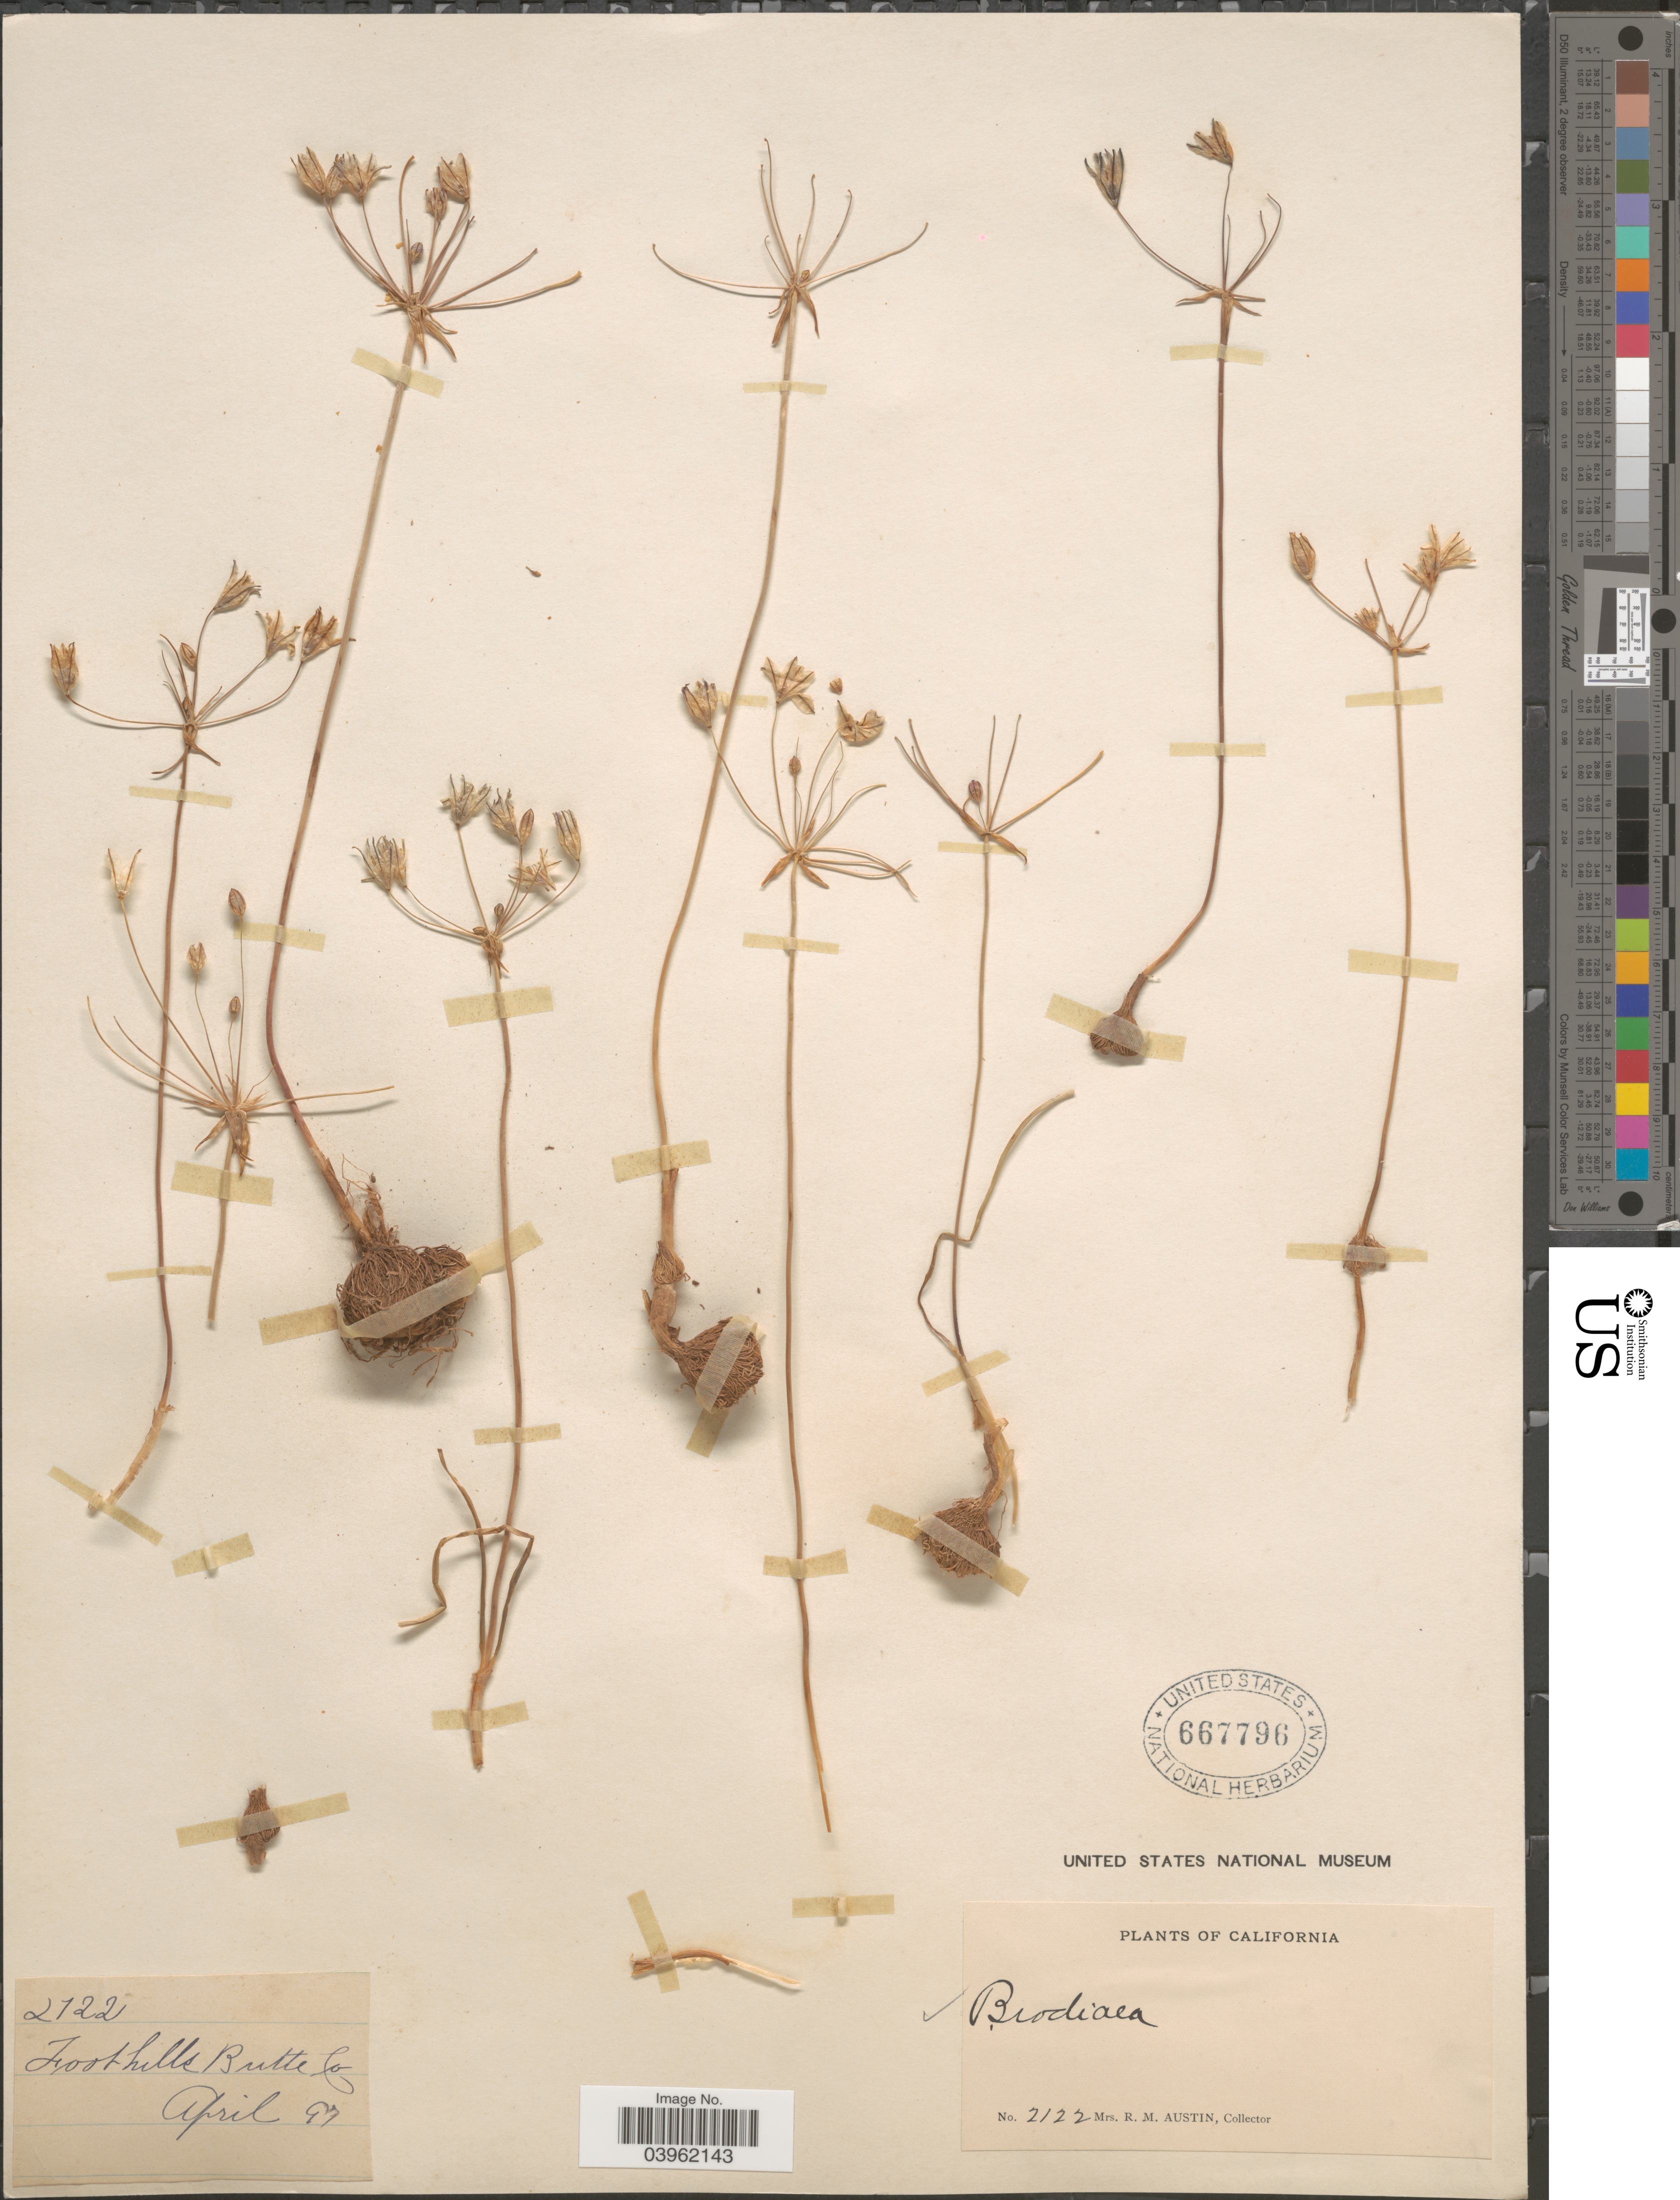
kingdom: Plantae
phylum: Tracheophyta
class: Liliopsida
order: Asparagales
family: Asparagaceae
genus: Brodiaea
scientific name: Brodiaea sp.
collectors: R. Austin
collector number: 2122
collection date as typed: Transcribed d/m/y: /4/97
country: United States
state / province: California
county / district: Butte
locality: Foothills Butte Co.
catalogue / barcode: US 667796